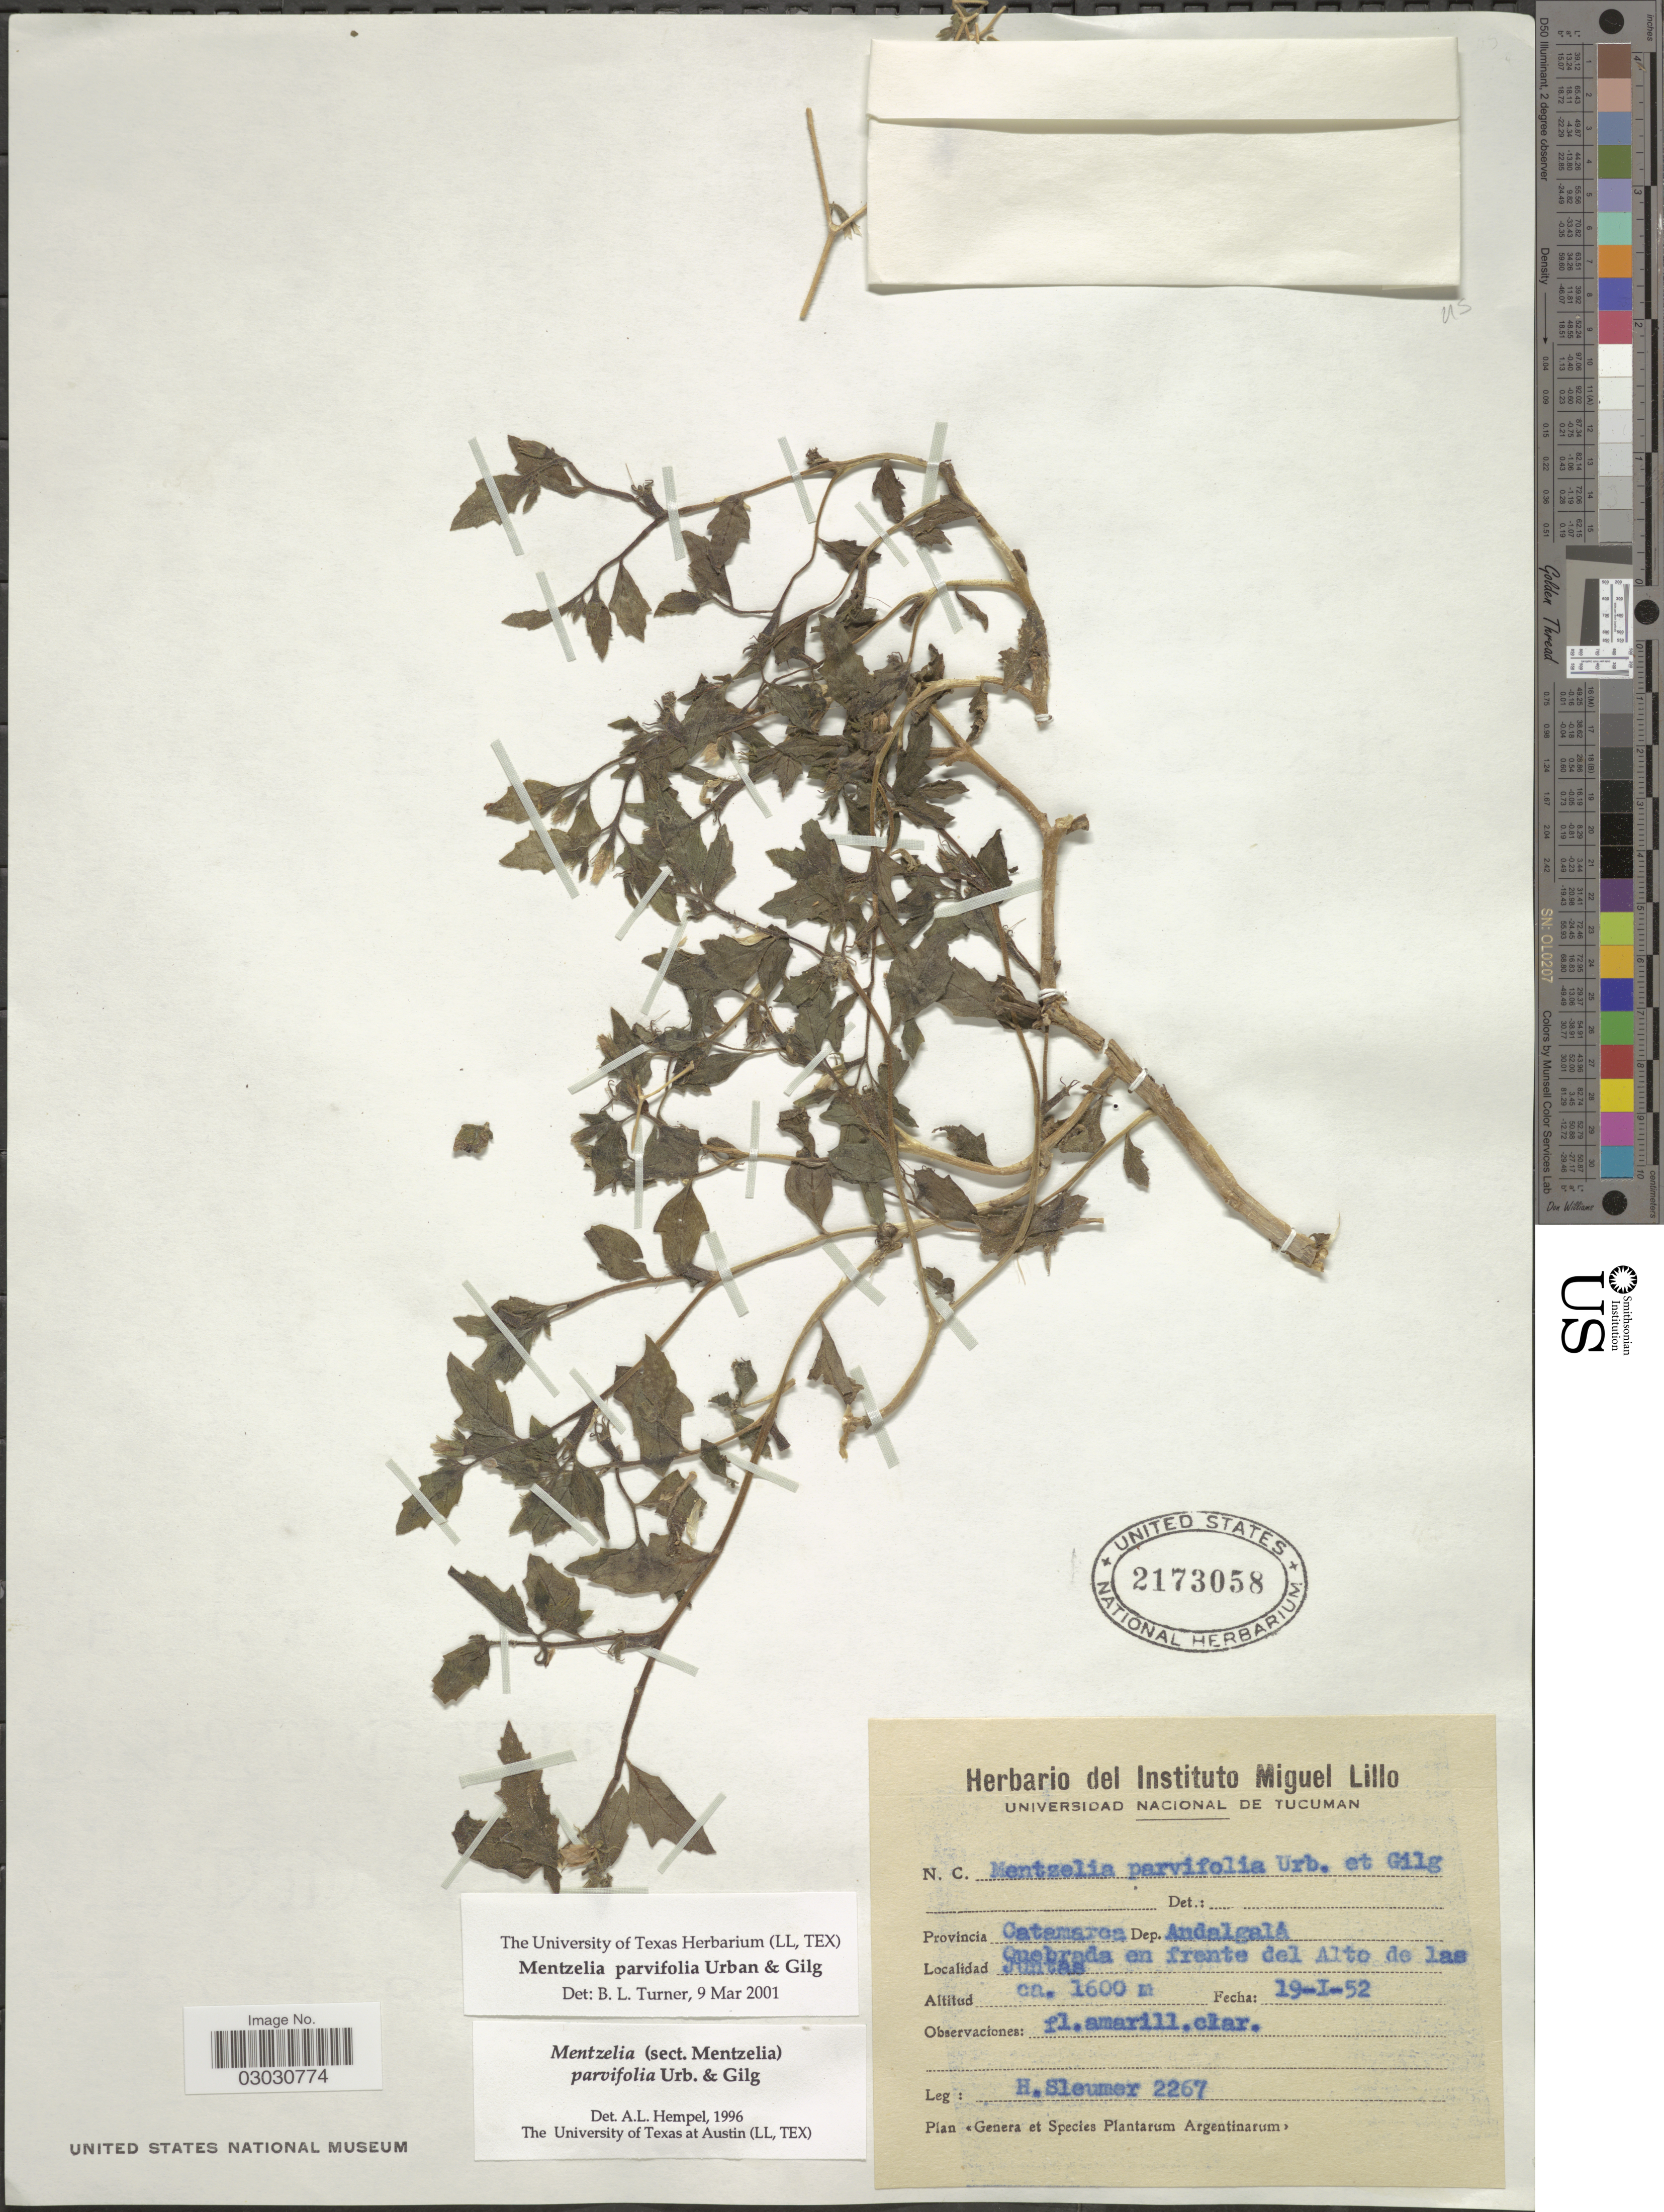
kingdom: Plantae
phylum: Tracheophyta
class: Magnoliopsida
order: Cornales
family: Loasaceae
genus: Mentzelia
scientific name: Mentzelia parvifolia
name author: Urb. & Gilg ex Kurtz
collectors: H. O. Sleumer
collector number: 2267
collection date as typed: Transcribed d/m/y: 19/1/52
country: Argentina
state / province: Catamarca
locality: Dep. Andalgalá. Quebrada en frente del Alto de las Juntas.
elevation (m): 1600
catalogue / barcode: US 2173058